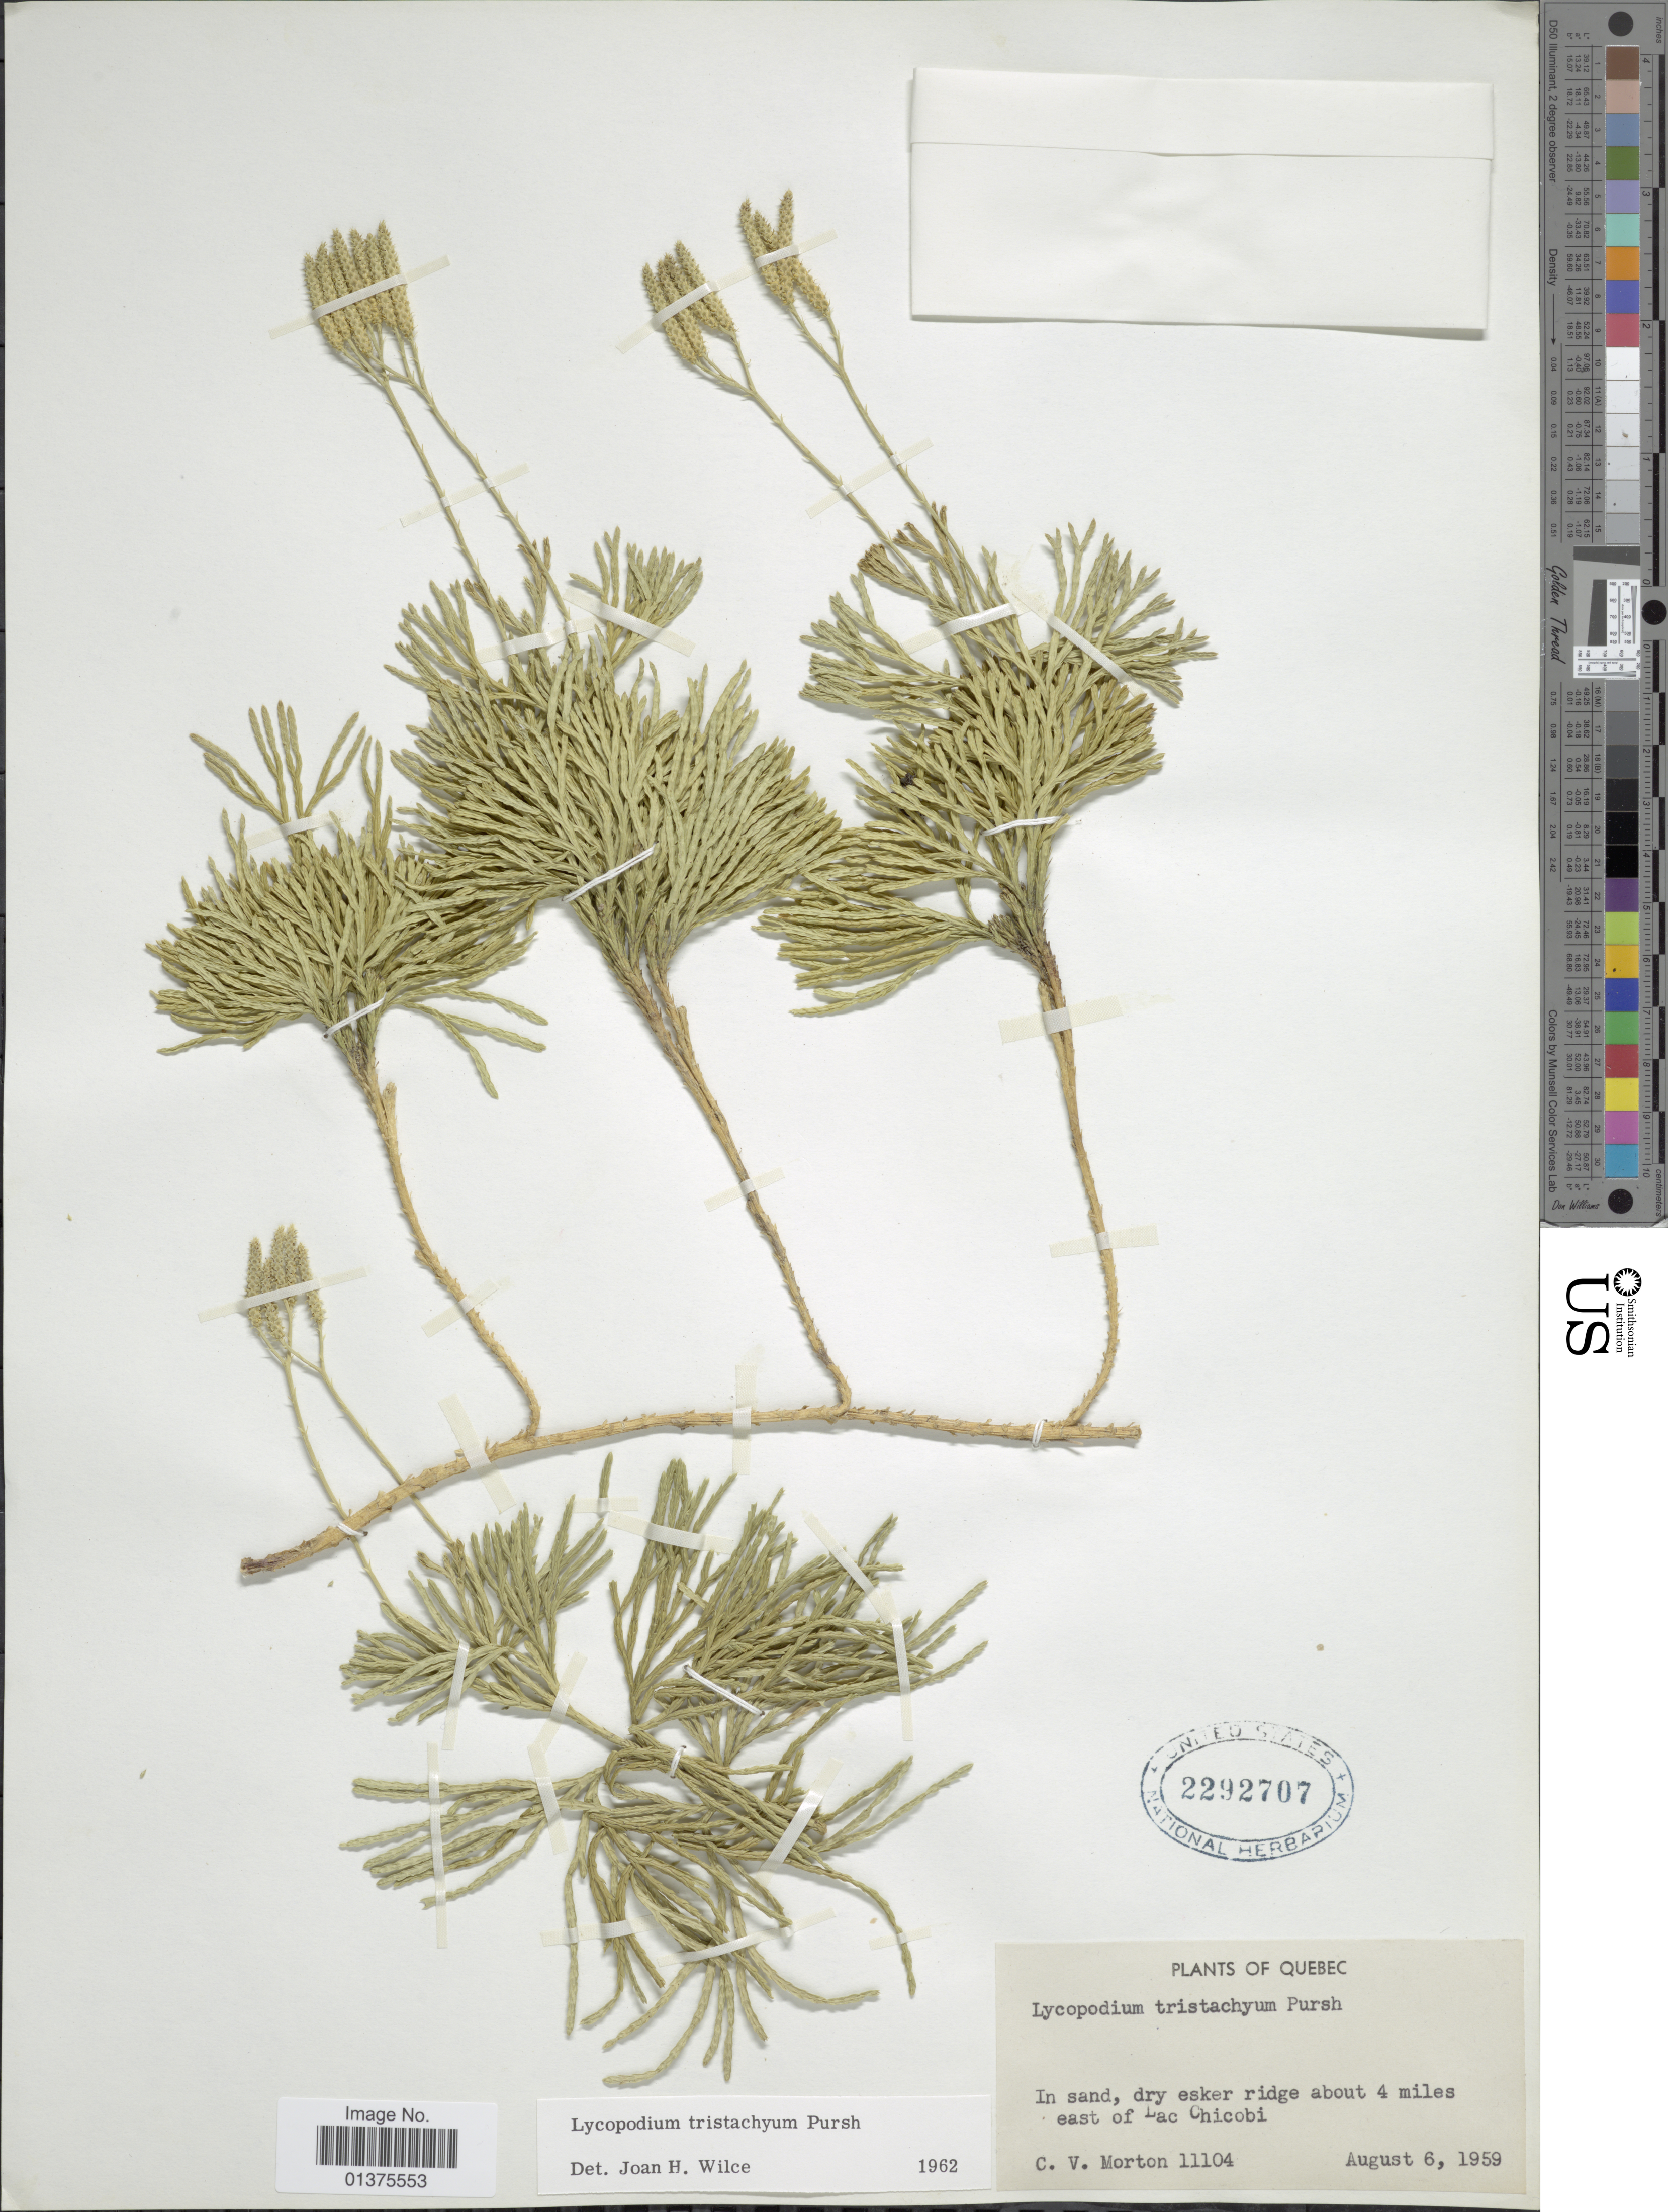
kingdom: Plantae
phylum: Tracheophyta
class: Lycopodiopsida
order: Lycopodiales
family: Lycopodiaceae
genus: Diphasiastrum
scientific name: Diphasiastrum tristachyum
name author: (Pursh) Holub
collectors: C. V. Morton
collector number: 11104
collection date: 1959-08-06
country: Canada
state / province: Quebec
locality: In sand, dry esker ridge about 4 miles east of Lac Chicobi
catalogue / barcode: US 2292707